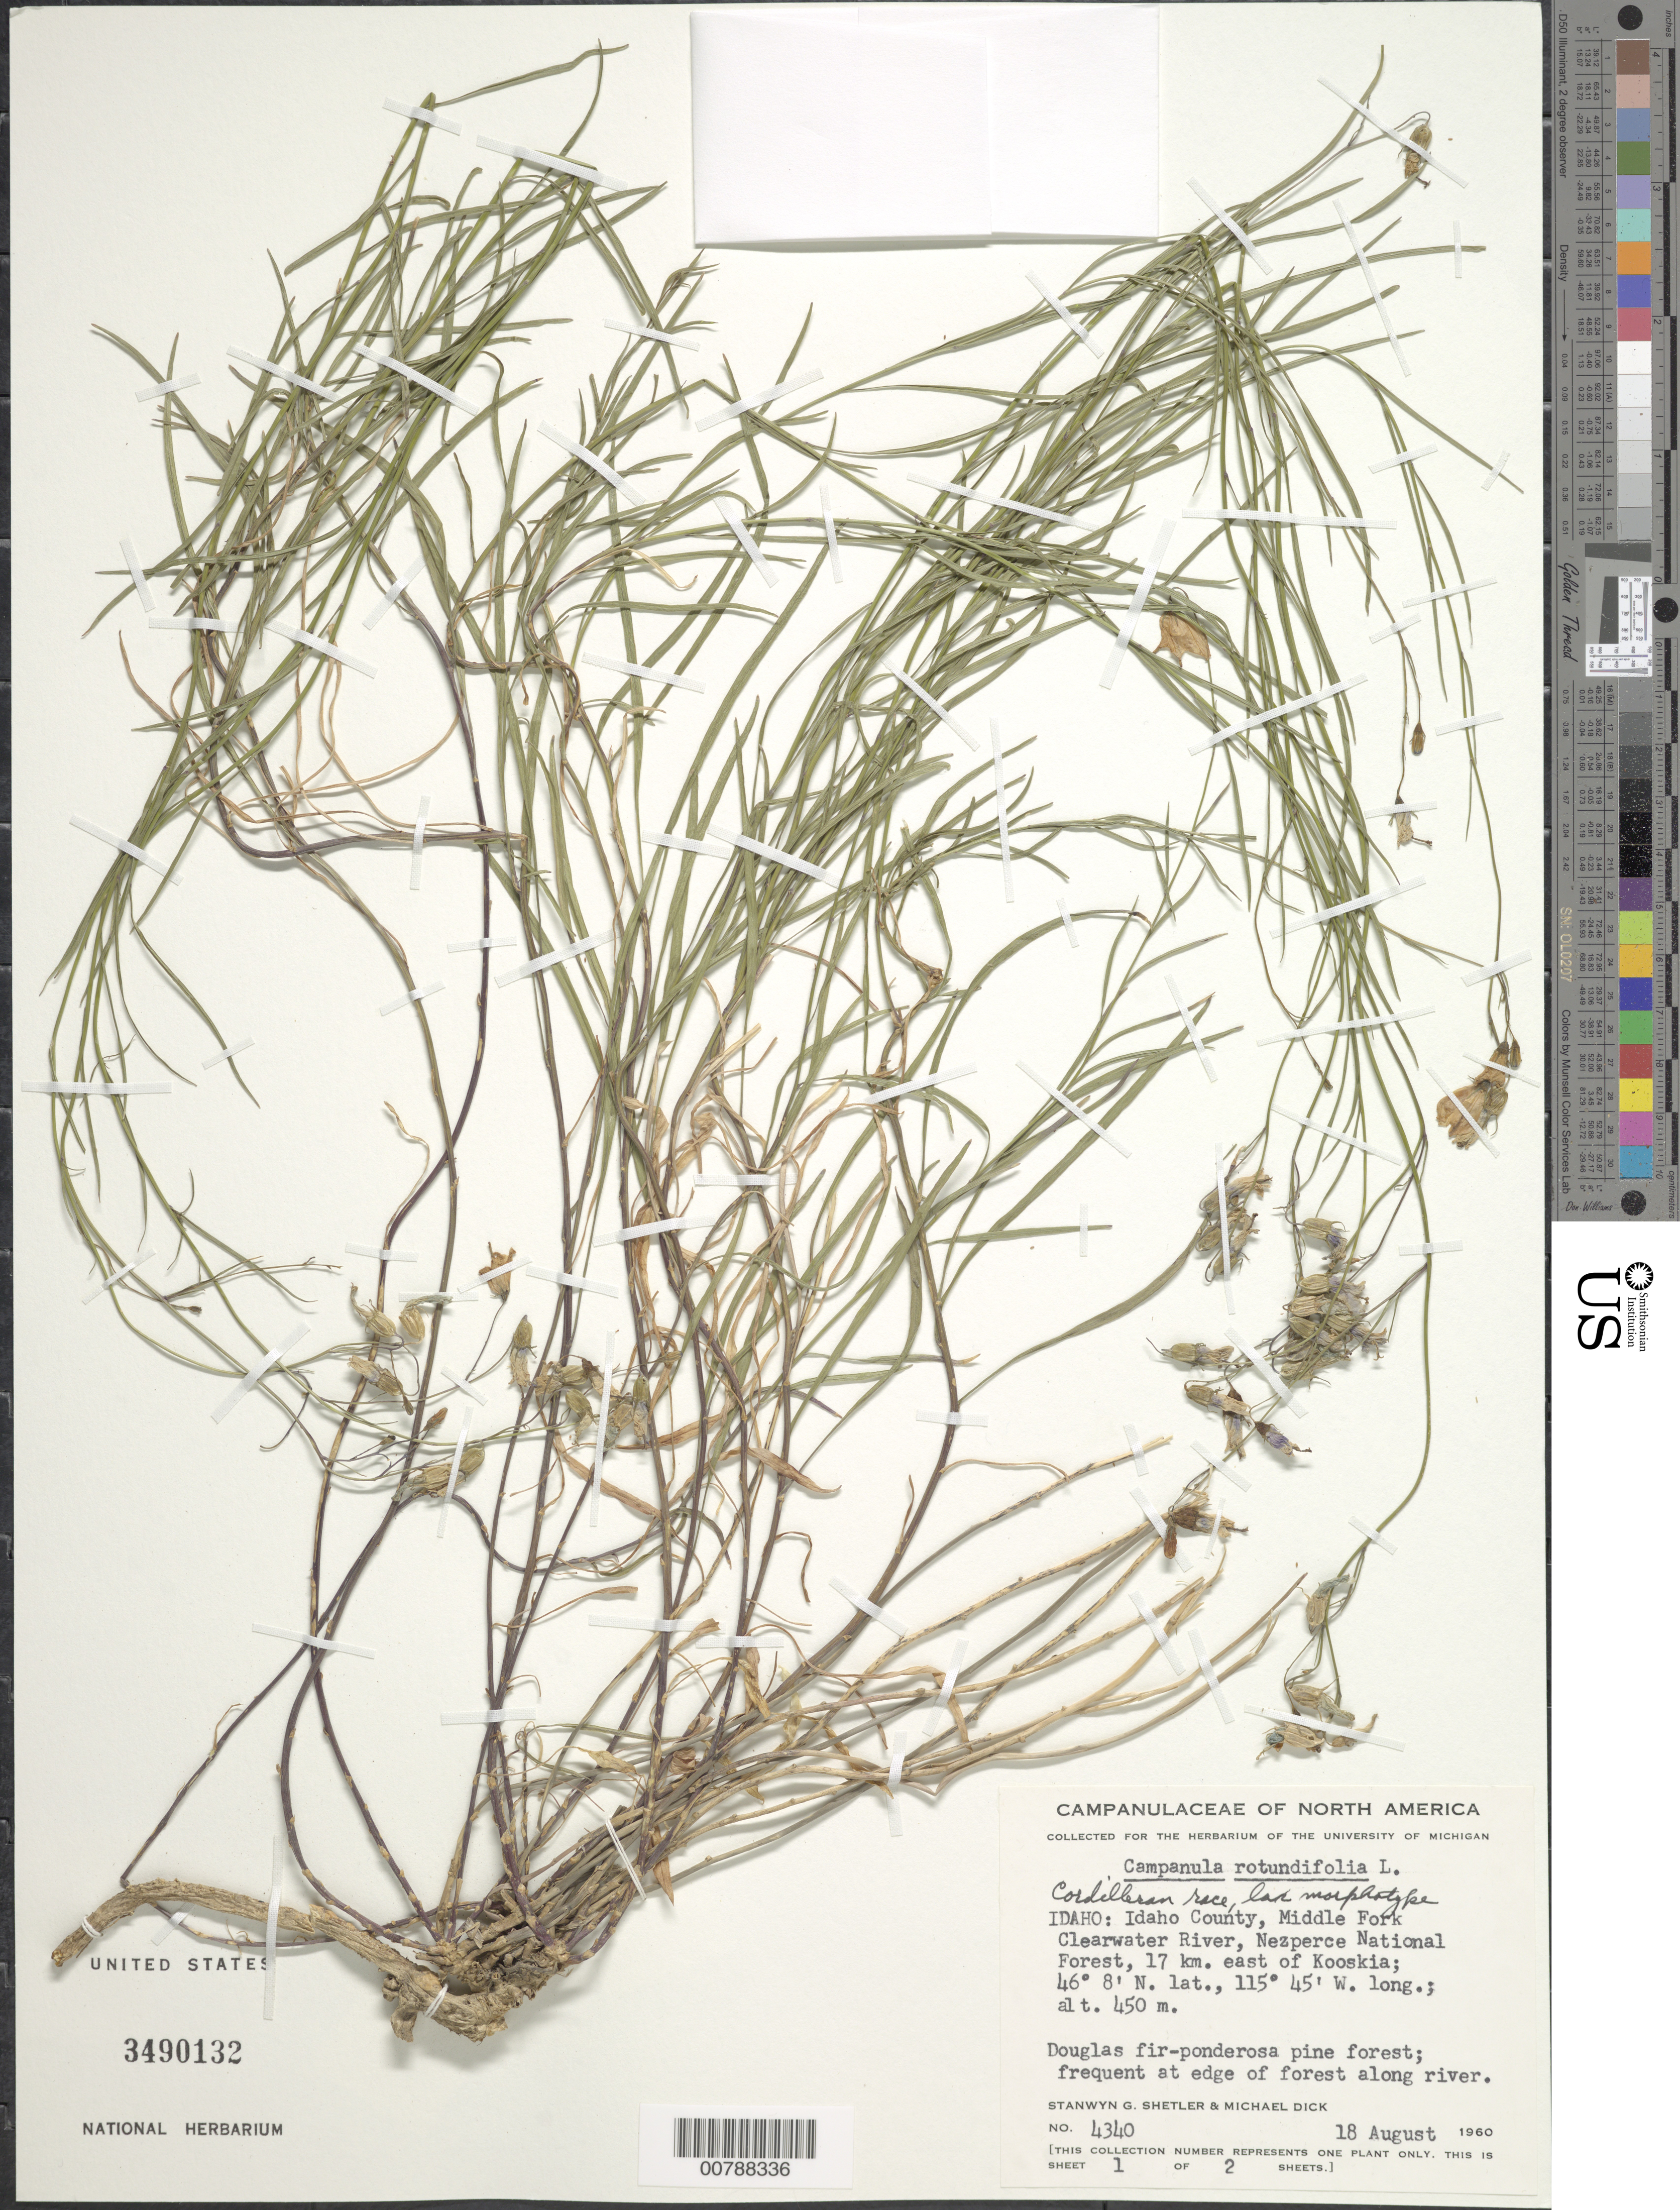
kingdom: Plantae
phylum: Tracheophyta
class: Magnoliopsida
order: Asterales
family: Campanulaceae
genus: Campanula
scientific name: Campanula rotundifolia L. Cordilleran race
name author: L.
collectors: S. Shetler & M. Dick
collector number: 4340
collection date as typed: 18 August 1960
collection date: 1960-08-18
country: United States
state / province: Idaho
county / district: Idaho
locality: Middle Fork Clearwater River, Nezperce National Forest, 17 km. east of Kooskia.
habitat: Douglas fir - ponderosa pine forest; frequent at edge of forest along river.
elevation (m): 450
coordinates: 46 8 N, 115 45' W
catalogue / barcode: US 3490132